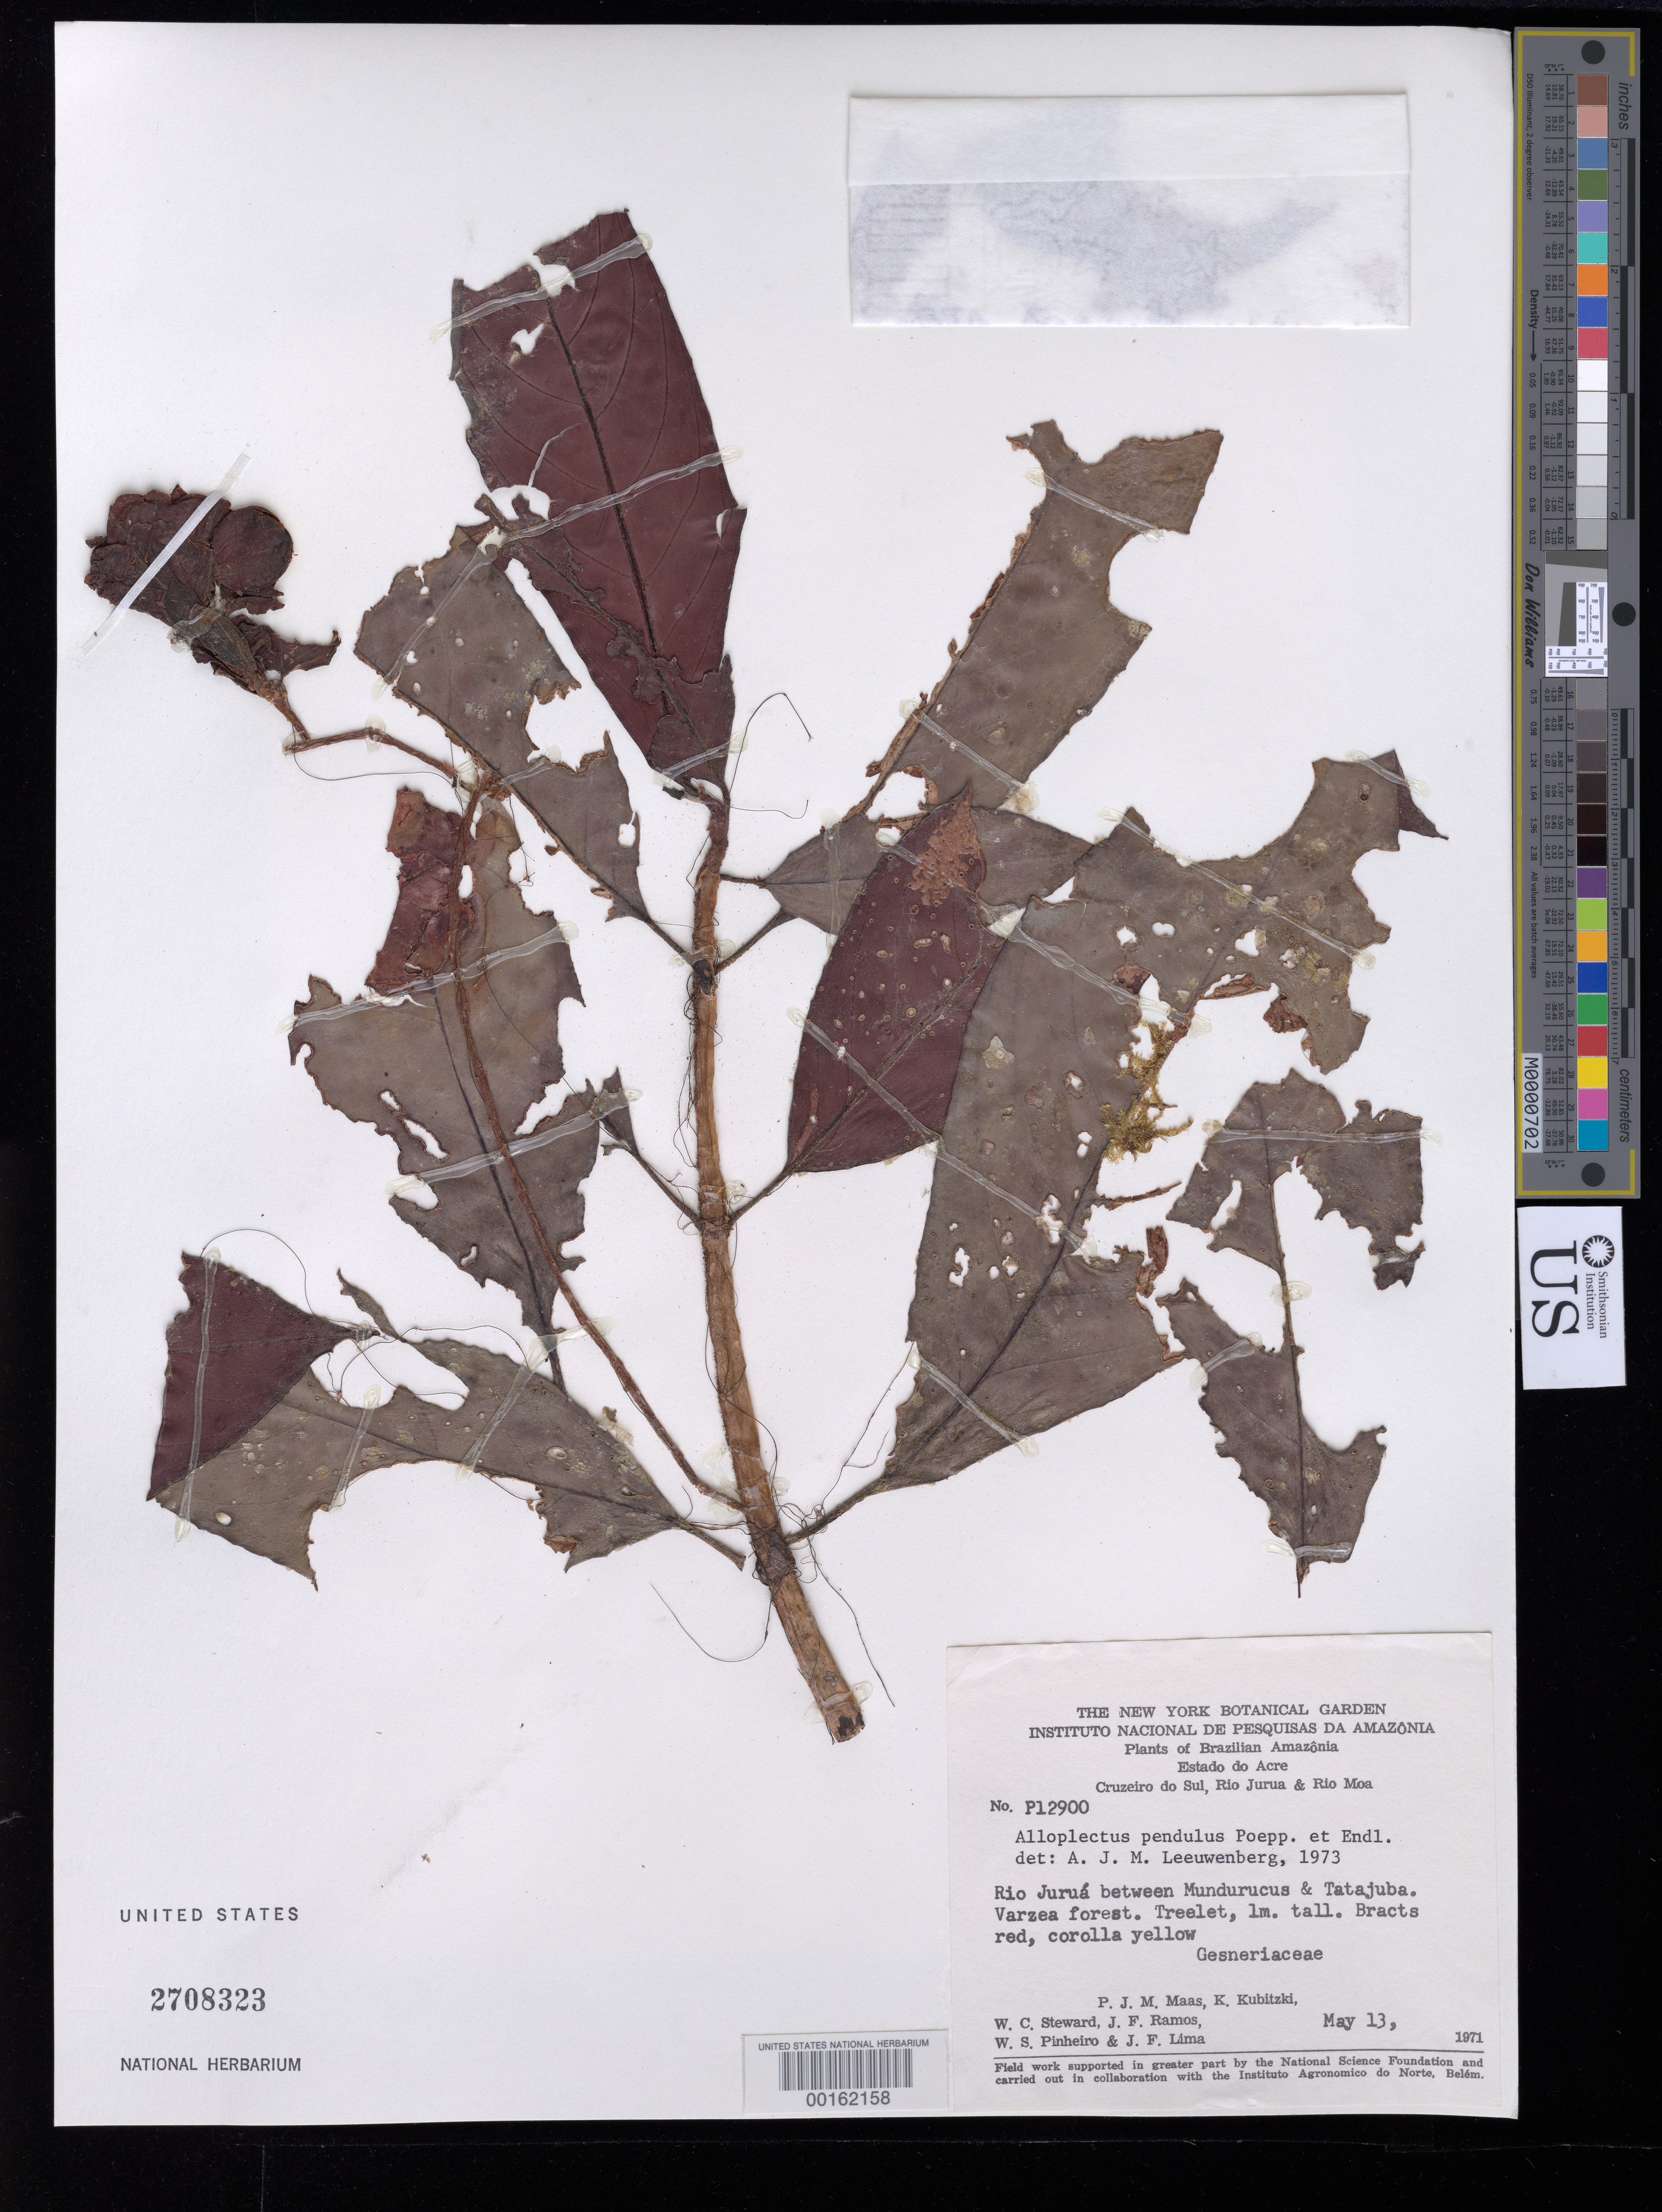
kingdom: Plantae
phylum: Tracheophyta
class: Magnoliopsida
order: Lamiales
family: Gesneriaceae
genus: Drymonia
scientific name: Drymonia pendula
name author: (Poepp.) Wiehler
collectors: P. Maas & et al.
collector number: P 12900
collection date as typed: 13 May 1971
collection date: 1971-05-13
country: Brazil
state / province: Acre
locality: Cruzeiro do Sul, Rio Jurua & Rio Moa, Rio Jurua between Mundurucus & Tatajuba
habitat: Varzea forest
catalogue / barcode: US 2708323